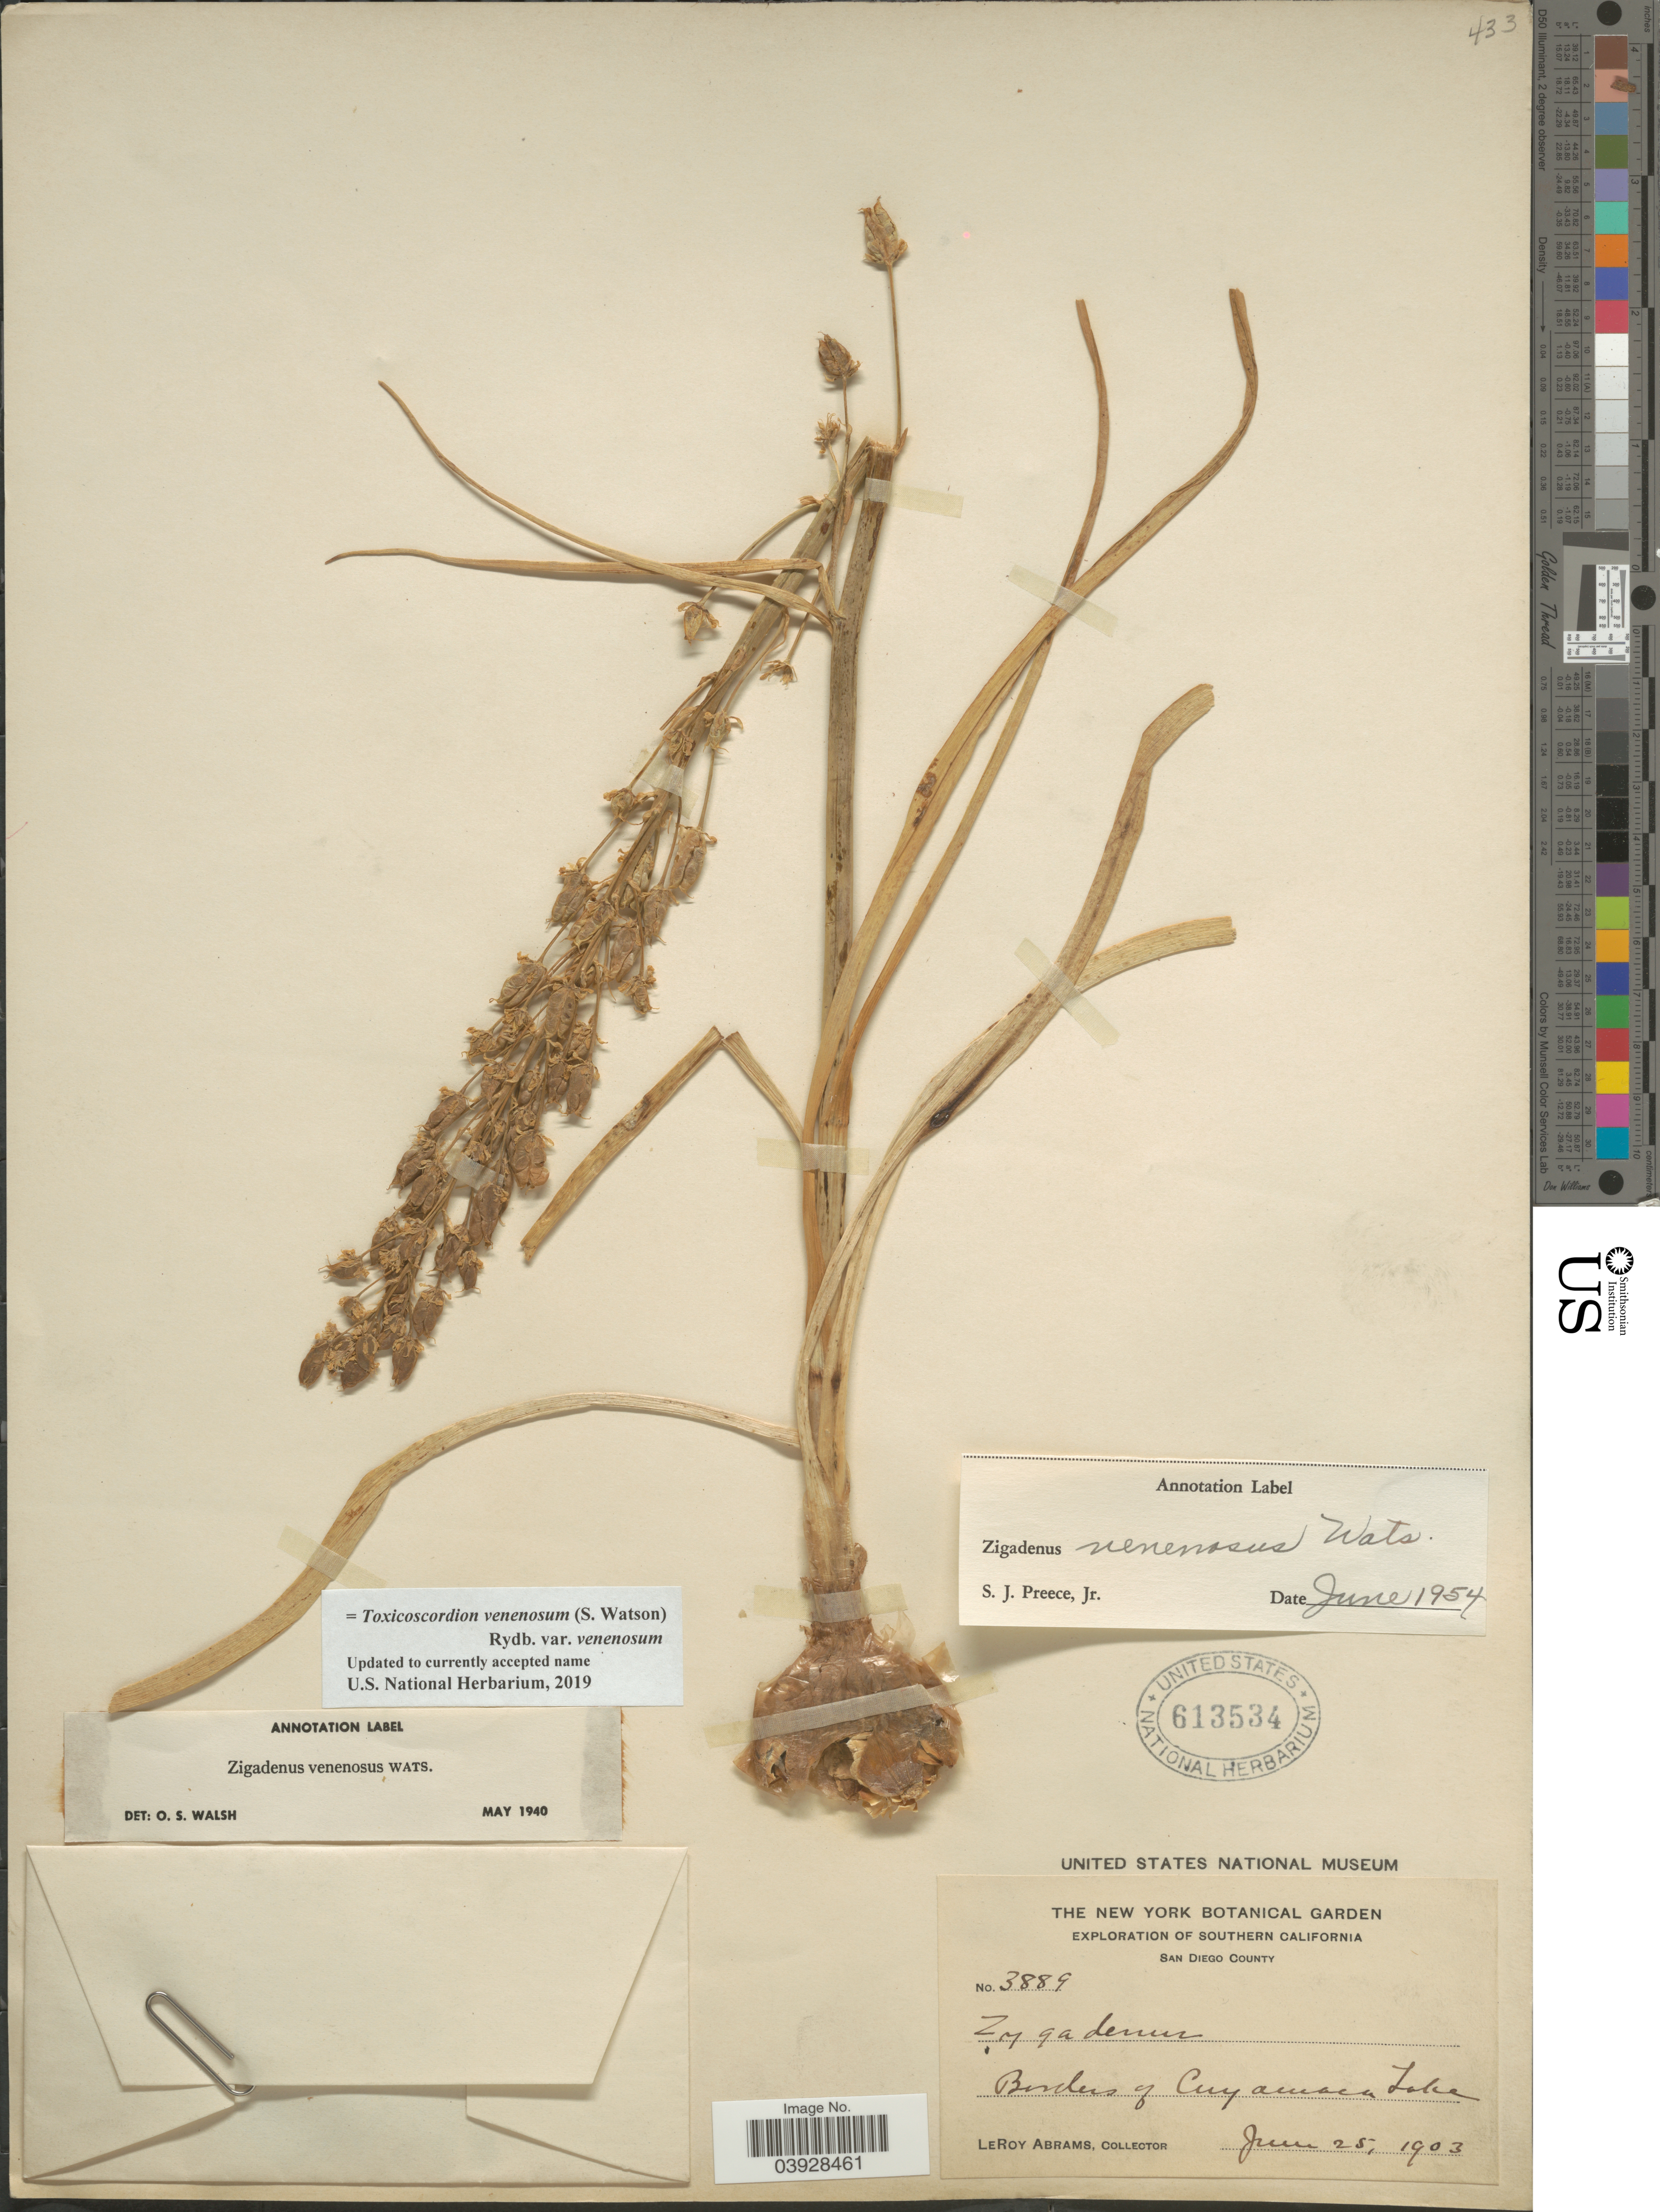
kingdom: Plantae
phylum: Tracheophyta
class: Liliopsida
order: Liliales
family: Melanthiaceae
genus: Toxicoscordion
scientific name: Toxicoscordion venenosum var. gramineum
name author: (Rydb.) Brasher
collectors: L. Abrams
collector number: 3889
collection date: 1903-06-25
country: United States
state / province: California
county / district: San Diego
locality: Southern California. San Diego County. Borders of Cuyamaca Lake.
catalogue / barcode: US 613534